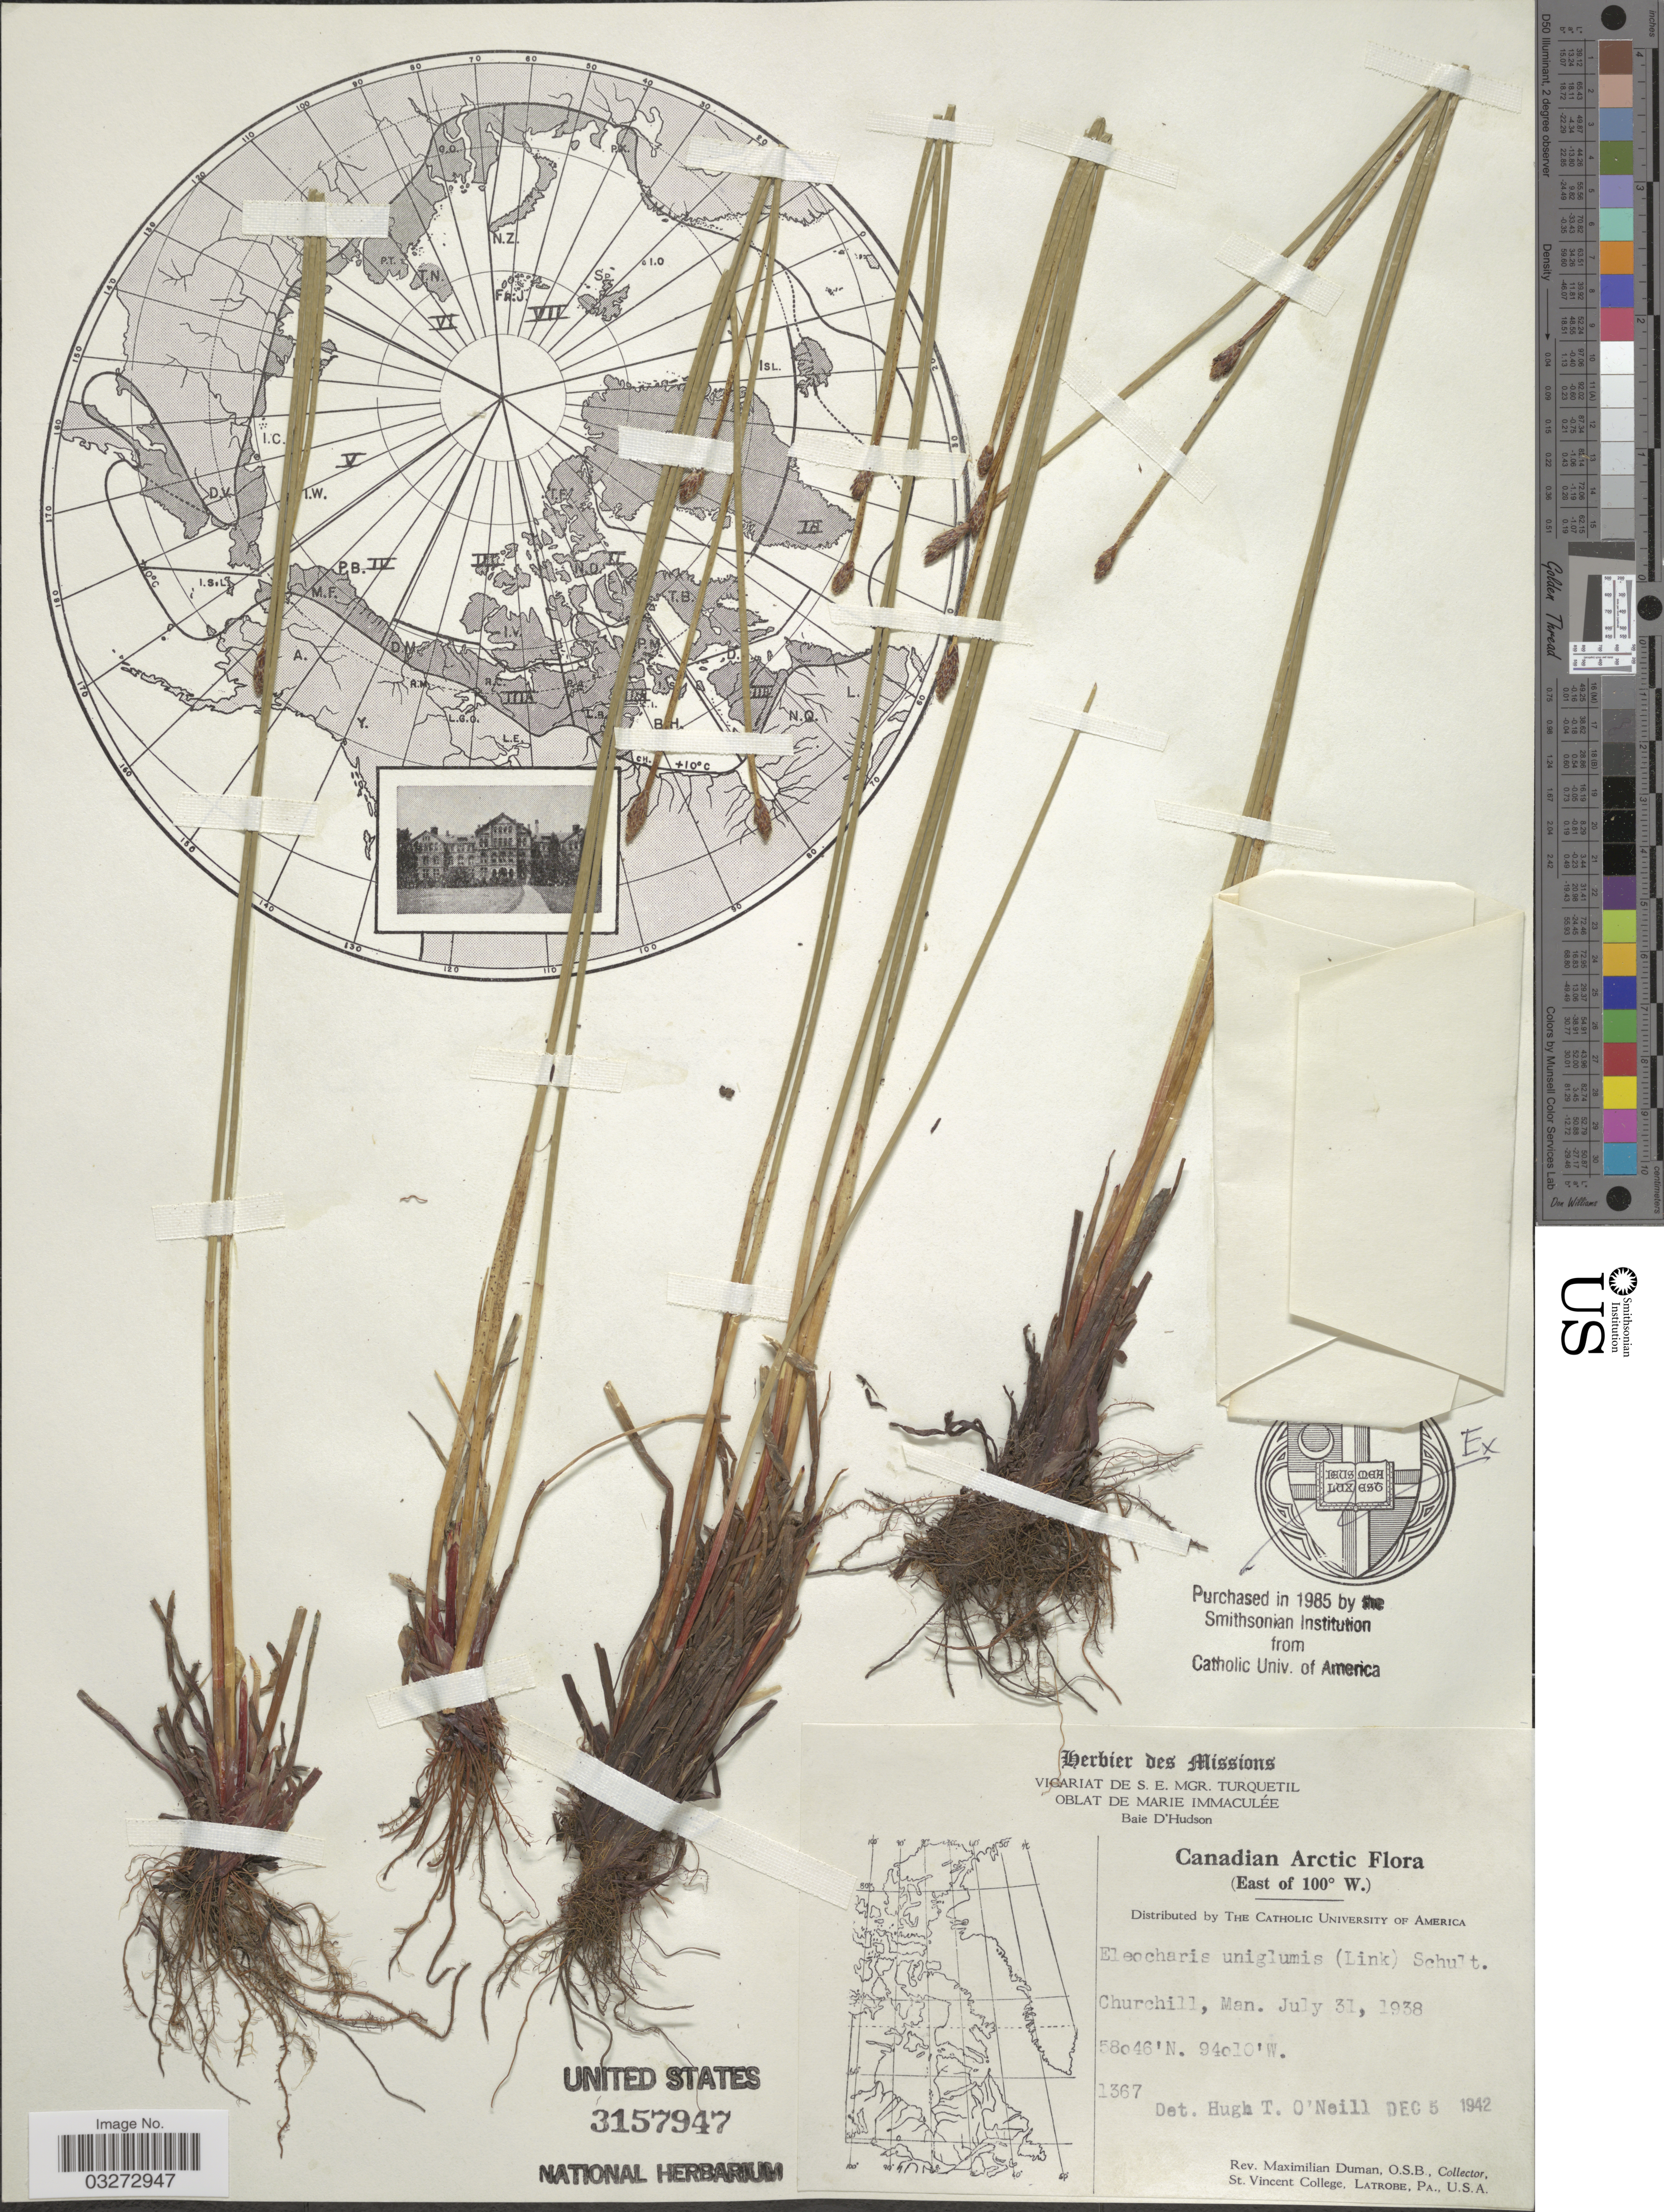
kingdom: Plantae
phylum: Tracheophyta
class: Liliopsida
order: Poales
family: Cyperaceae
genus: Eleocharis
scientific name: Eleocharis uniglumis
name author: (Link) Schult.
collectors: M. Duman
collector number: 1367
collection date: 1938-07-31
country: Canada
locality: Canadian Arctic. (East of 100° W.). Churchill, Man.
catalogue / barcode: US 3157947